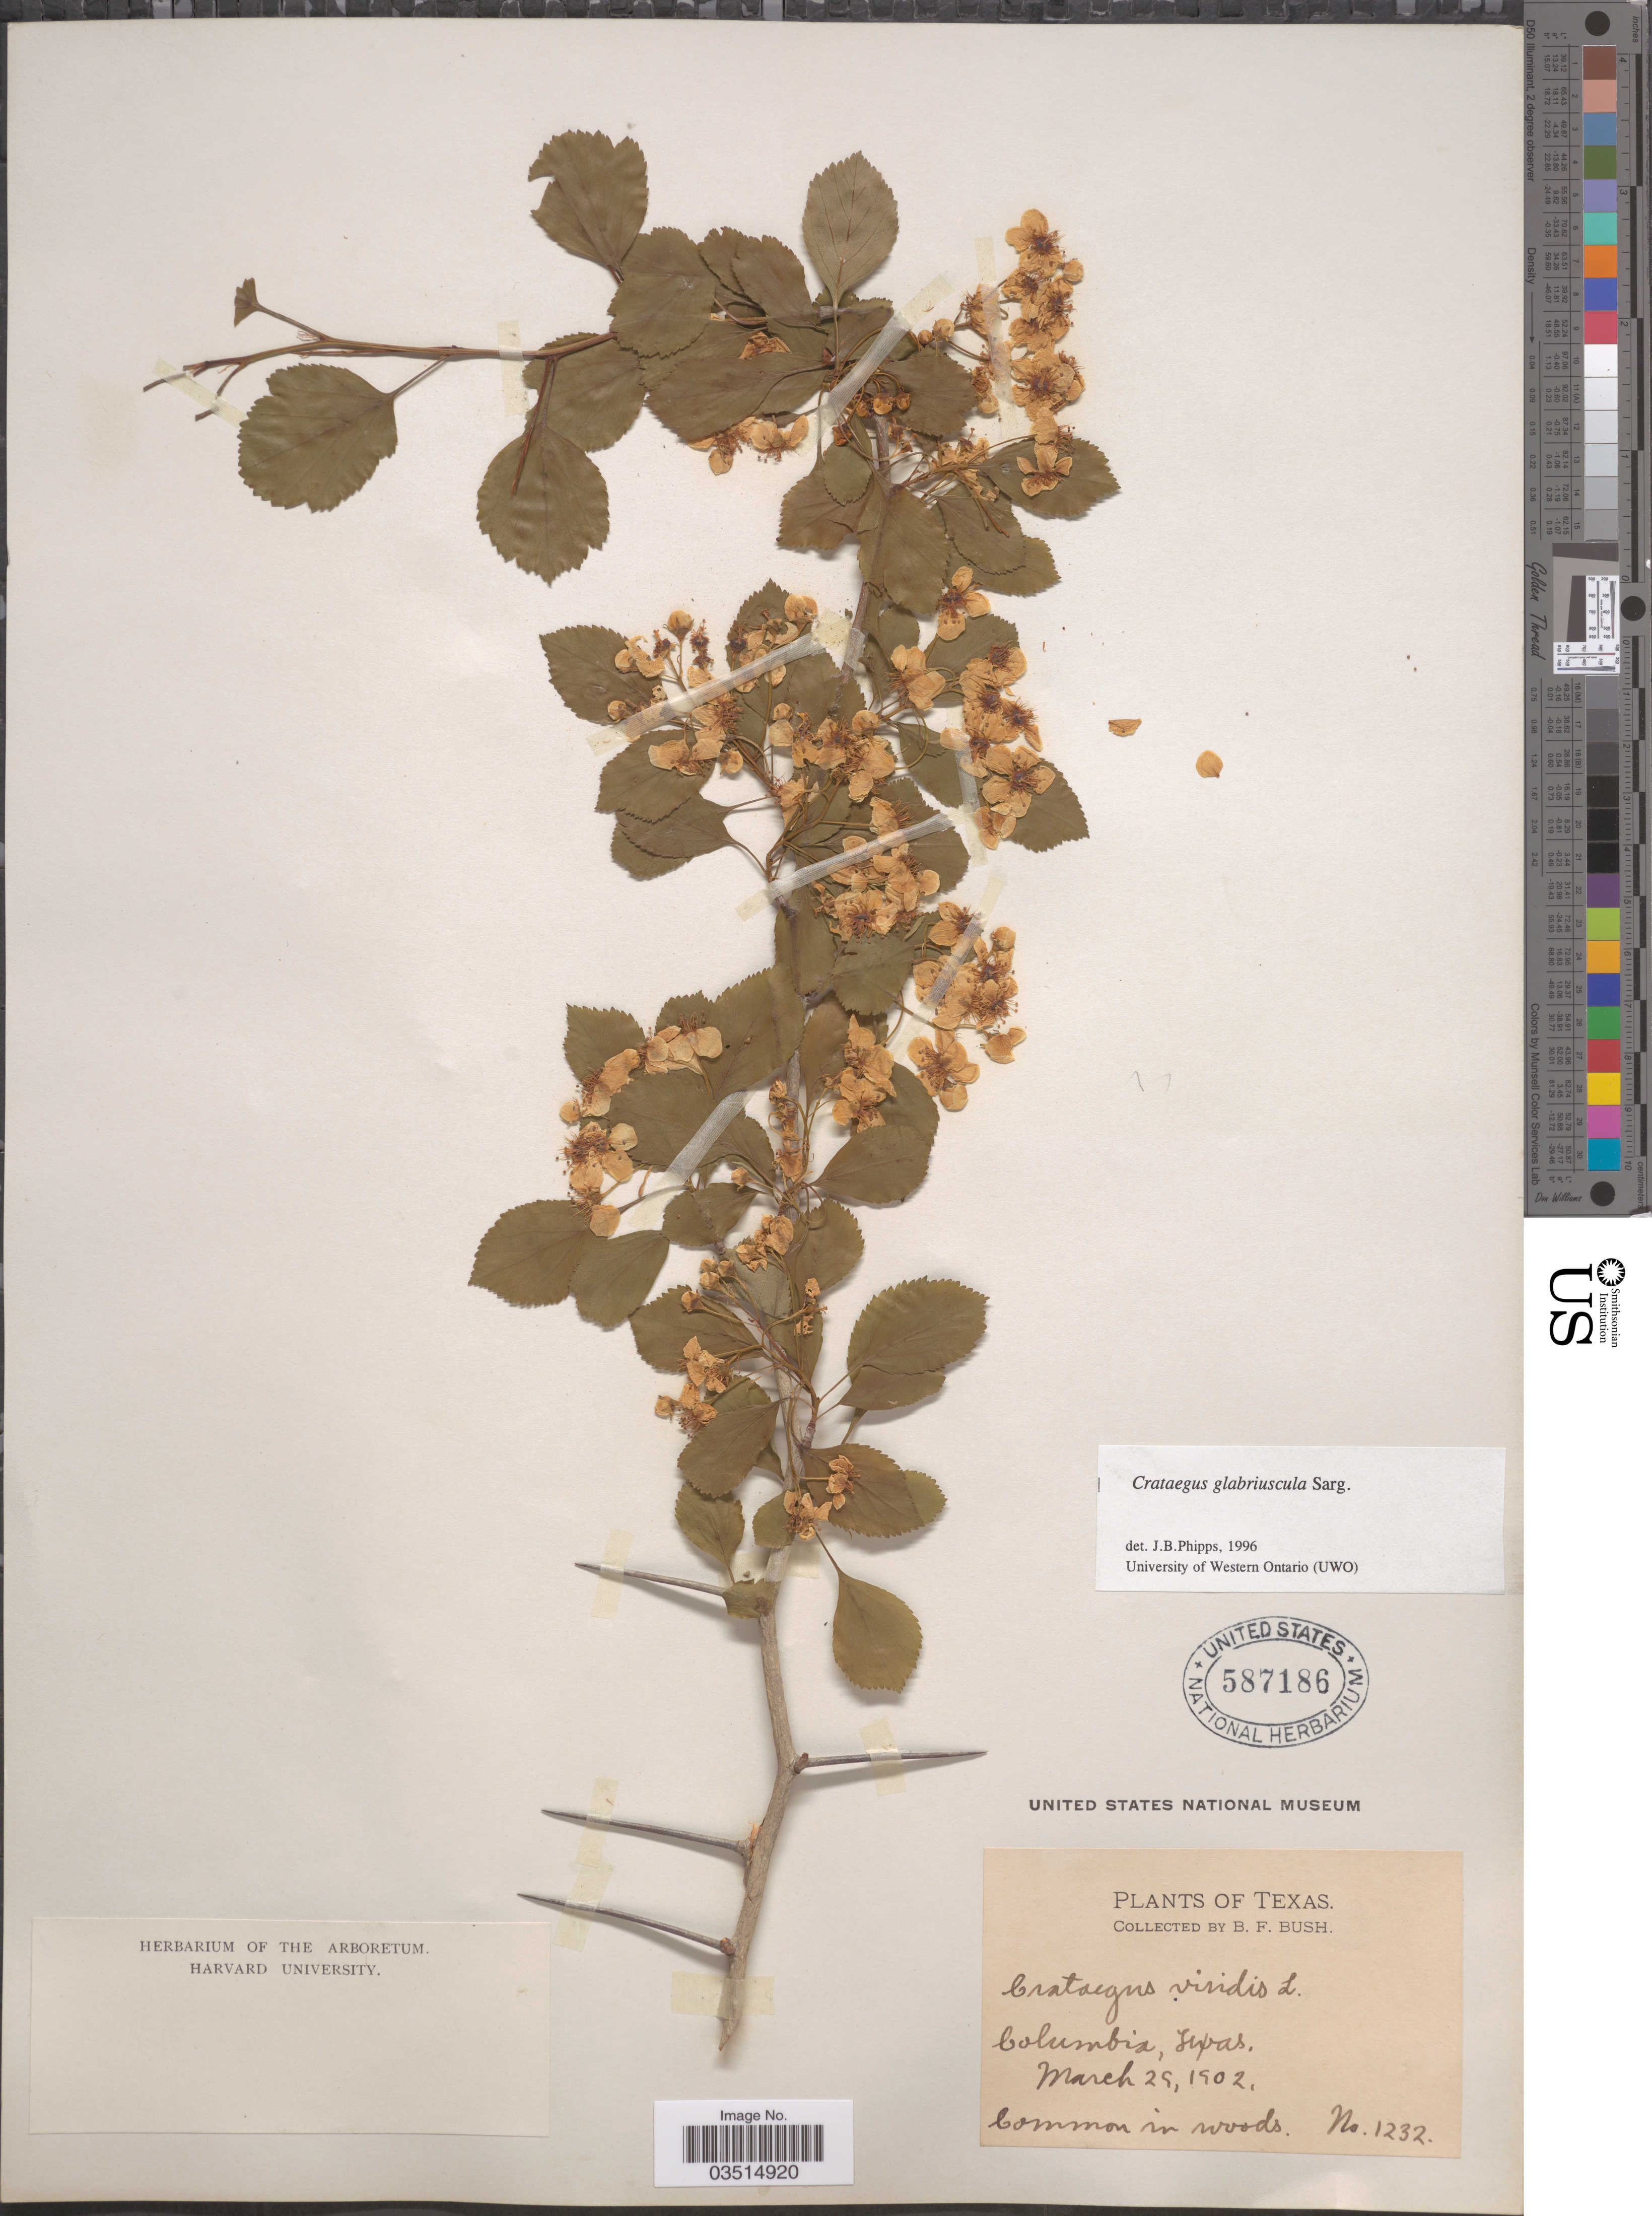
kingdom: Plantae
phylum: Tracheophyta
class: Magnoliopsida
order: Rosales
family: Rosaceae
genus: Crataegus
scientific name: Crataegus glabriuscula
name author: Sarg.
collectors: B. F. Bush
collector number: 1232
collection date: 1902-03-29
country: United States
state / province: Texas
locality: Columbia.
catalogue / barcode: US 587186